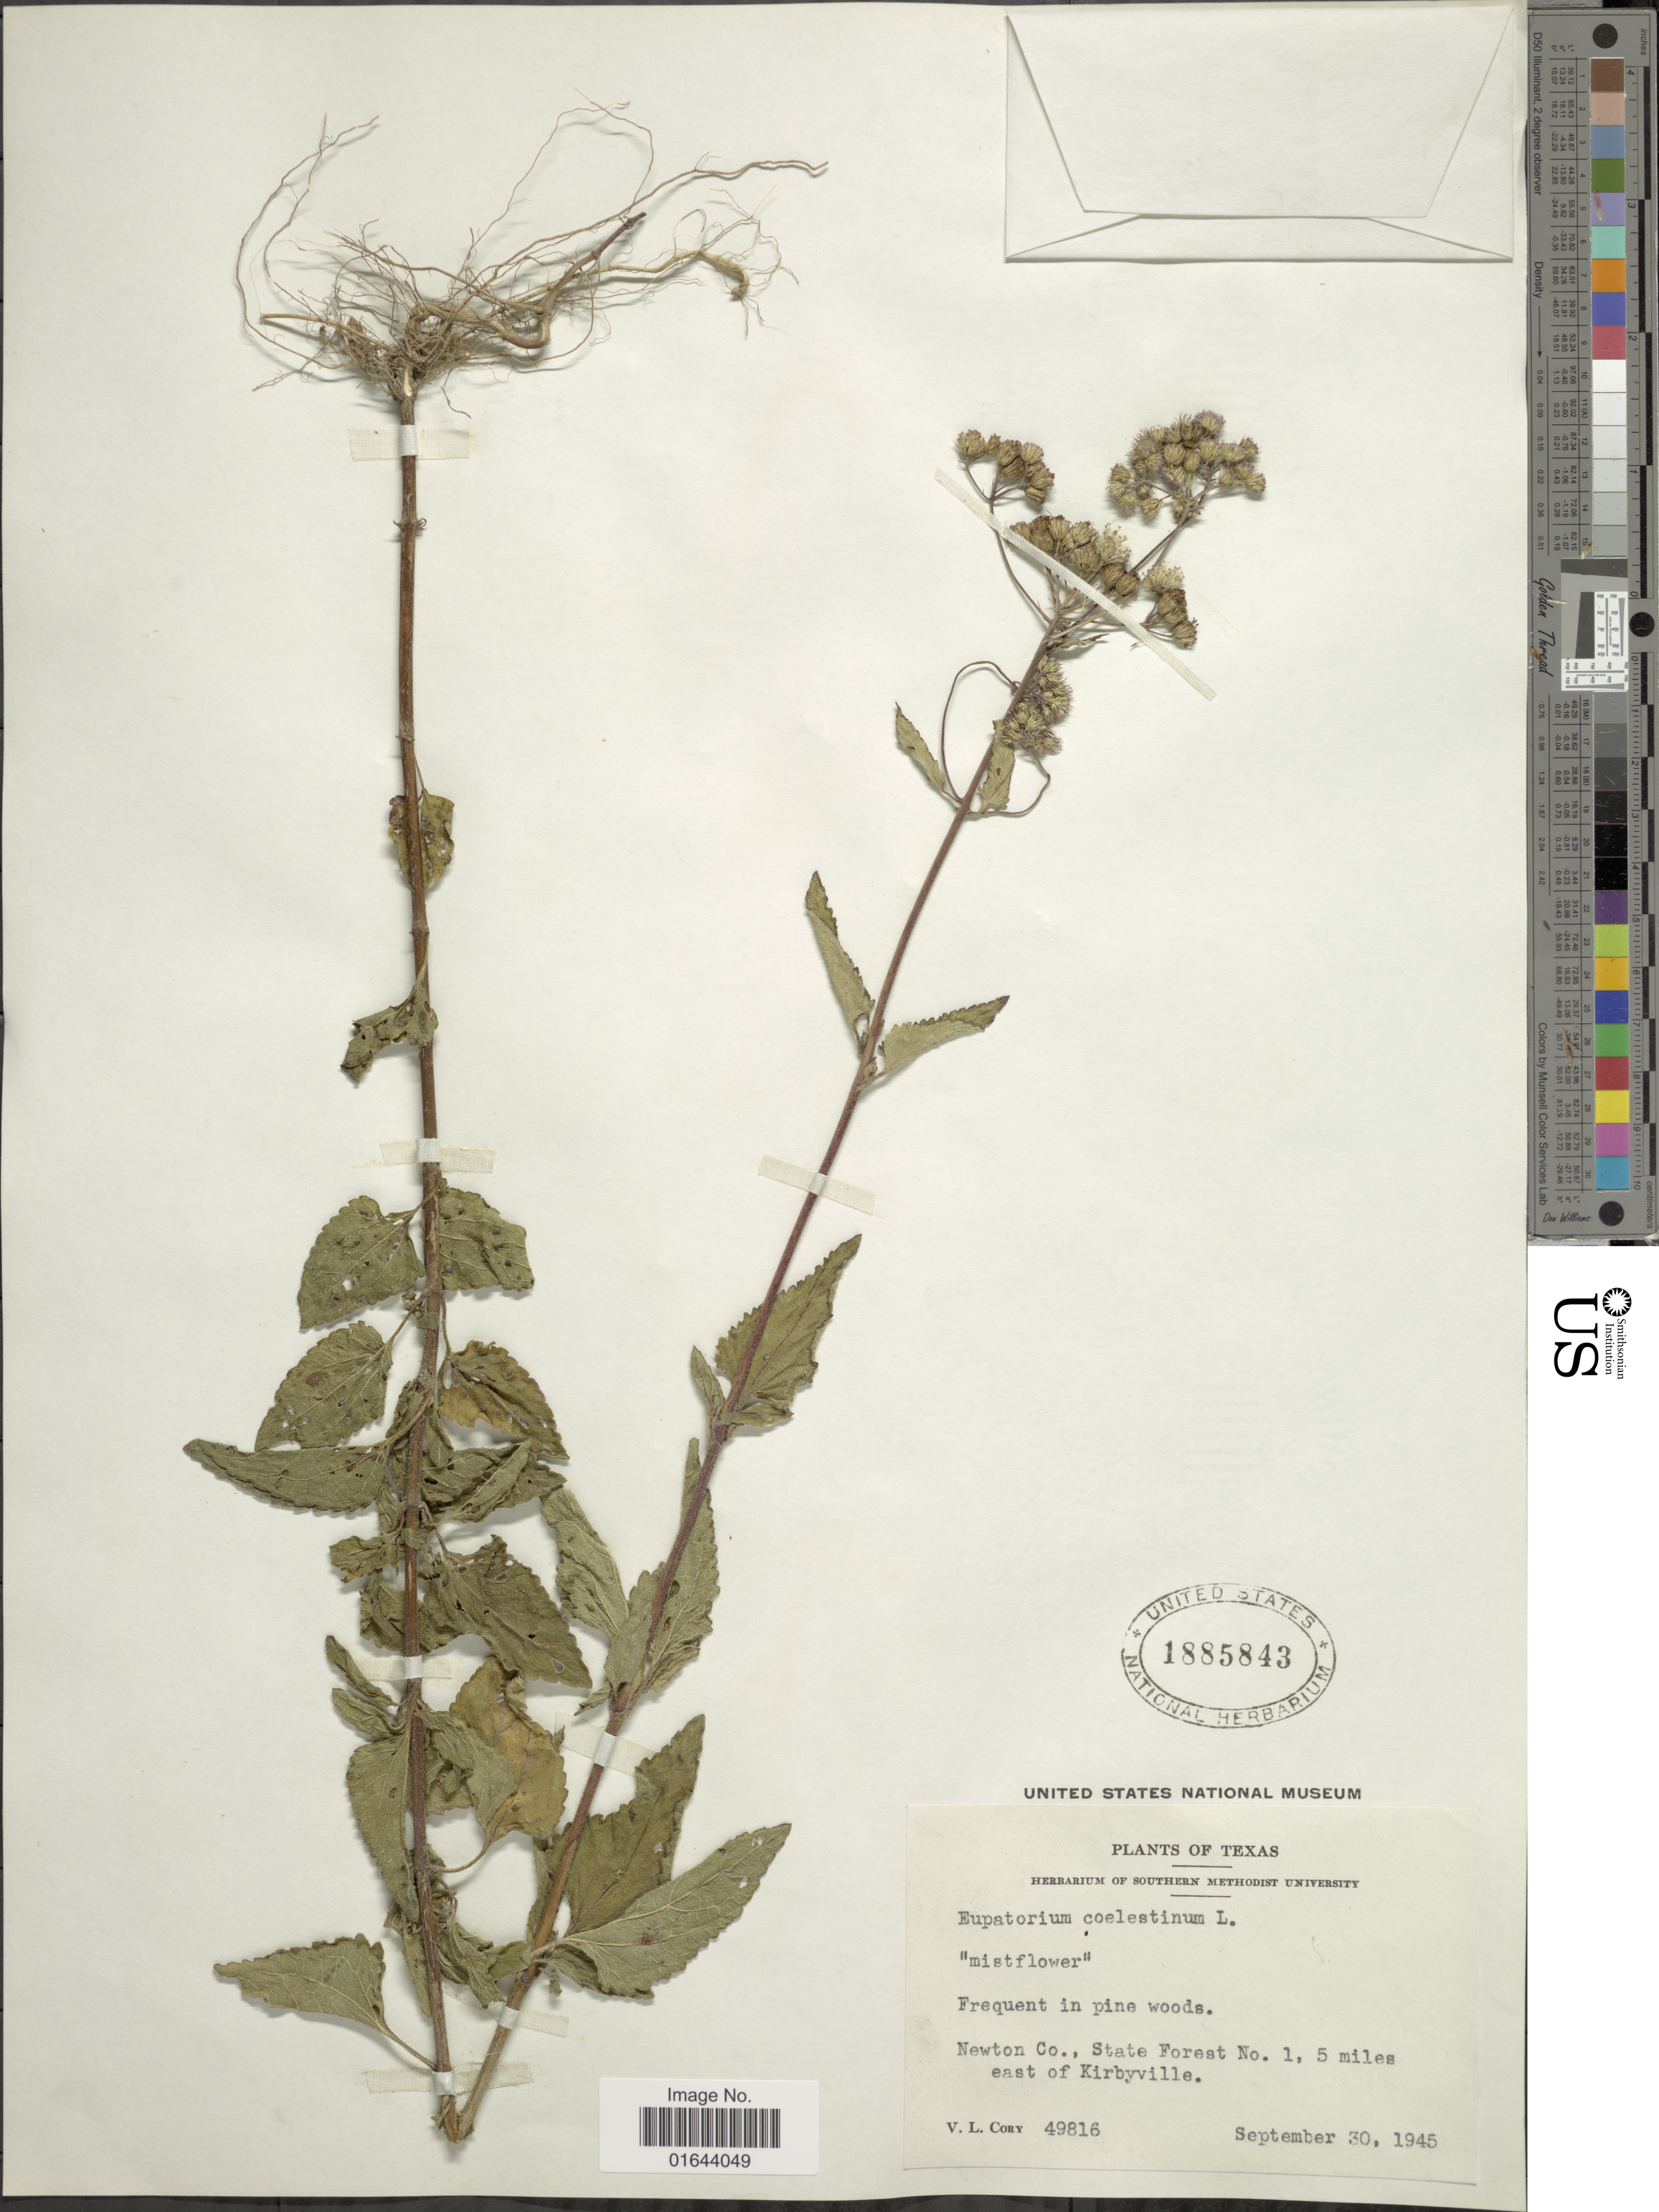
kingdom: Plantae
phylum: Tracheophyta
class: Magnoliopsida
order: Asterales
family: Asteraceae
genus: Conoclinium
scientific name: Conoclinium coelestinum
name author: (L.) DC.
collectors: V. Cory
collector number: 49816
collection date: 1945-09-30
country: United States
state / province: Texas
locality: Newton Co., State Forest No.1, 5 miles east of Kirbyville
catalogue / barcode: US 1885843